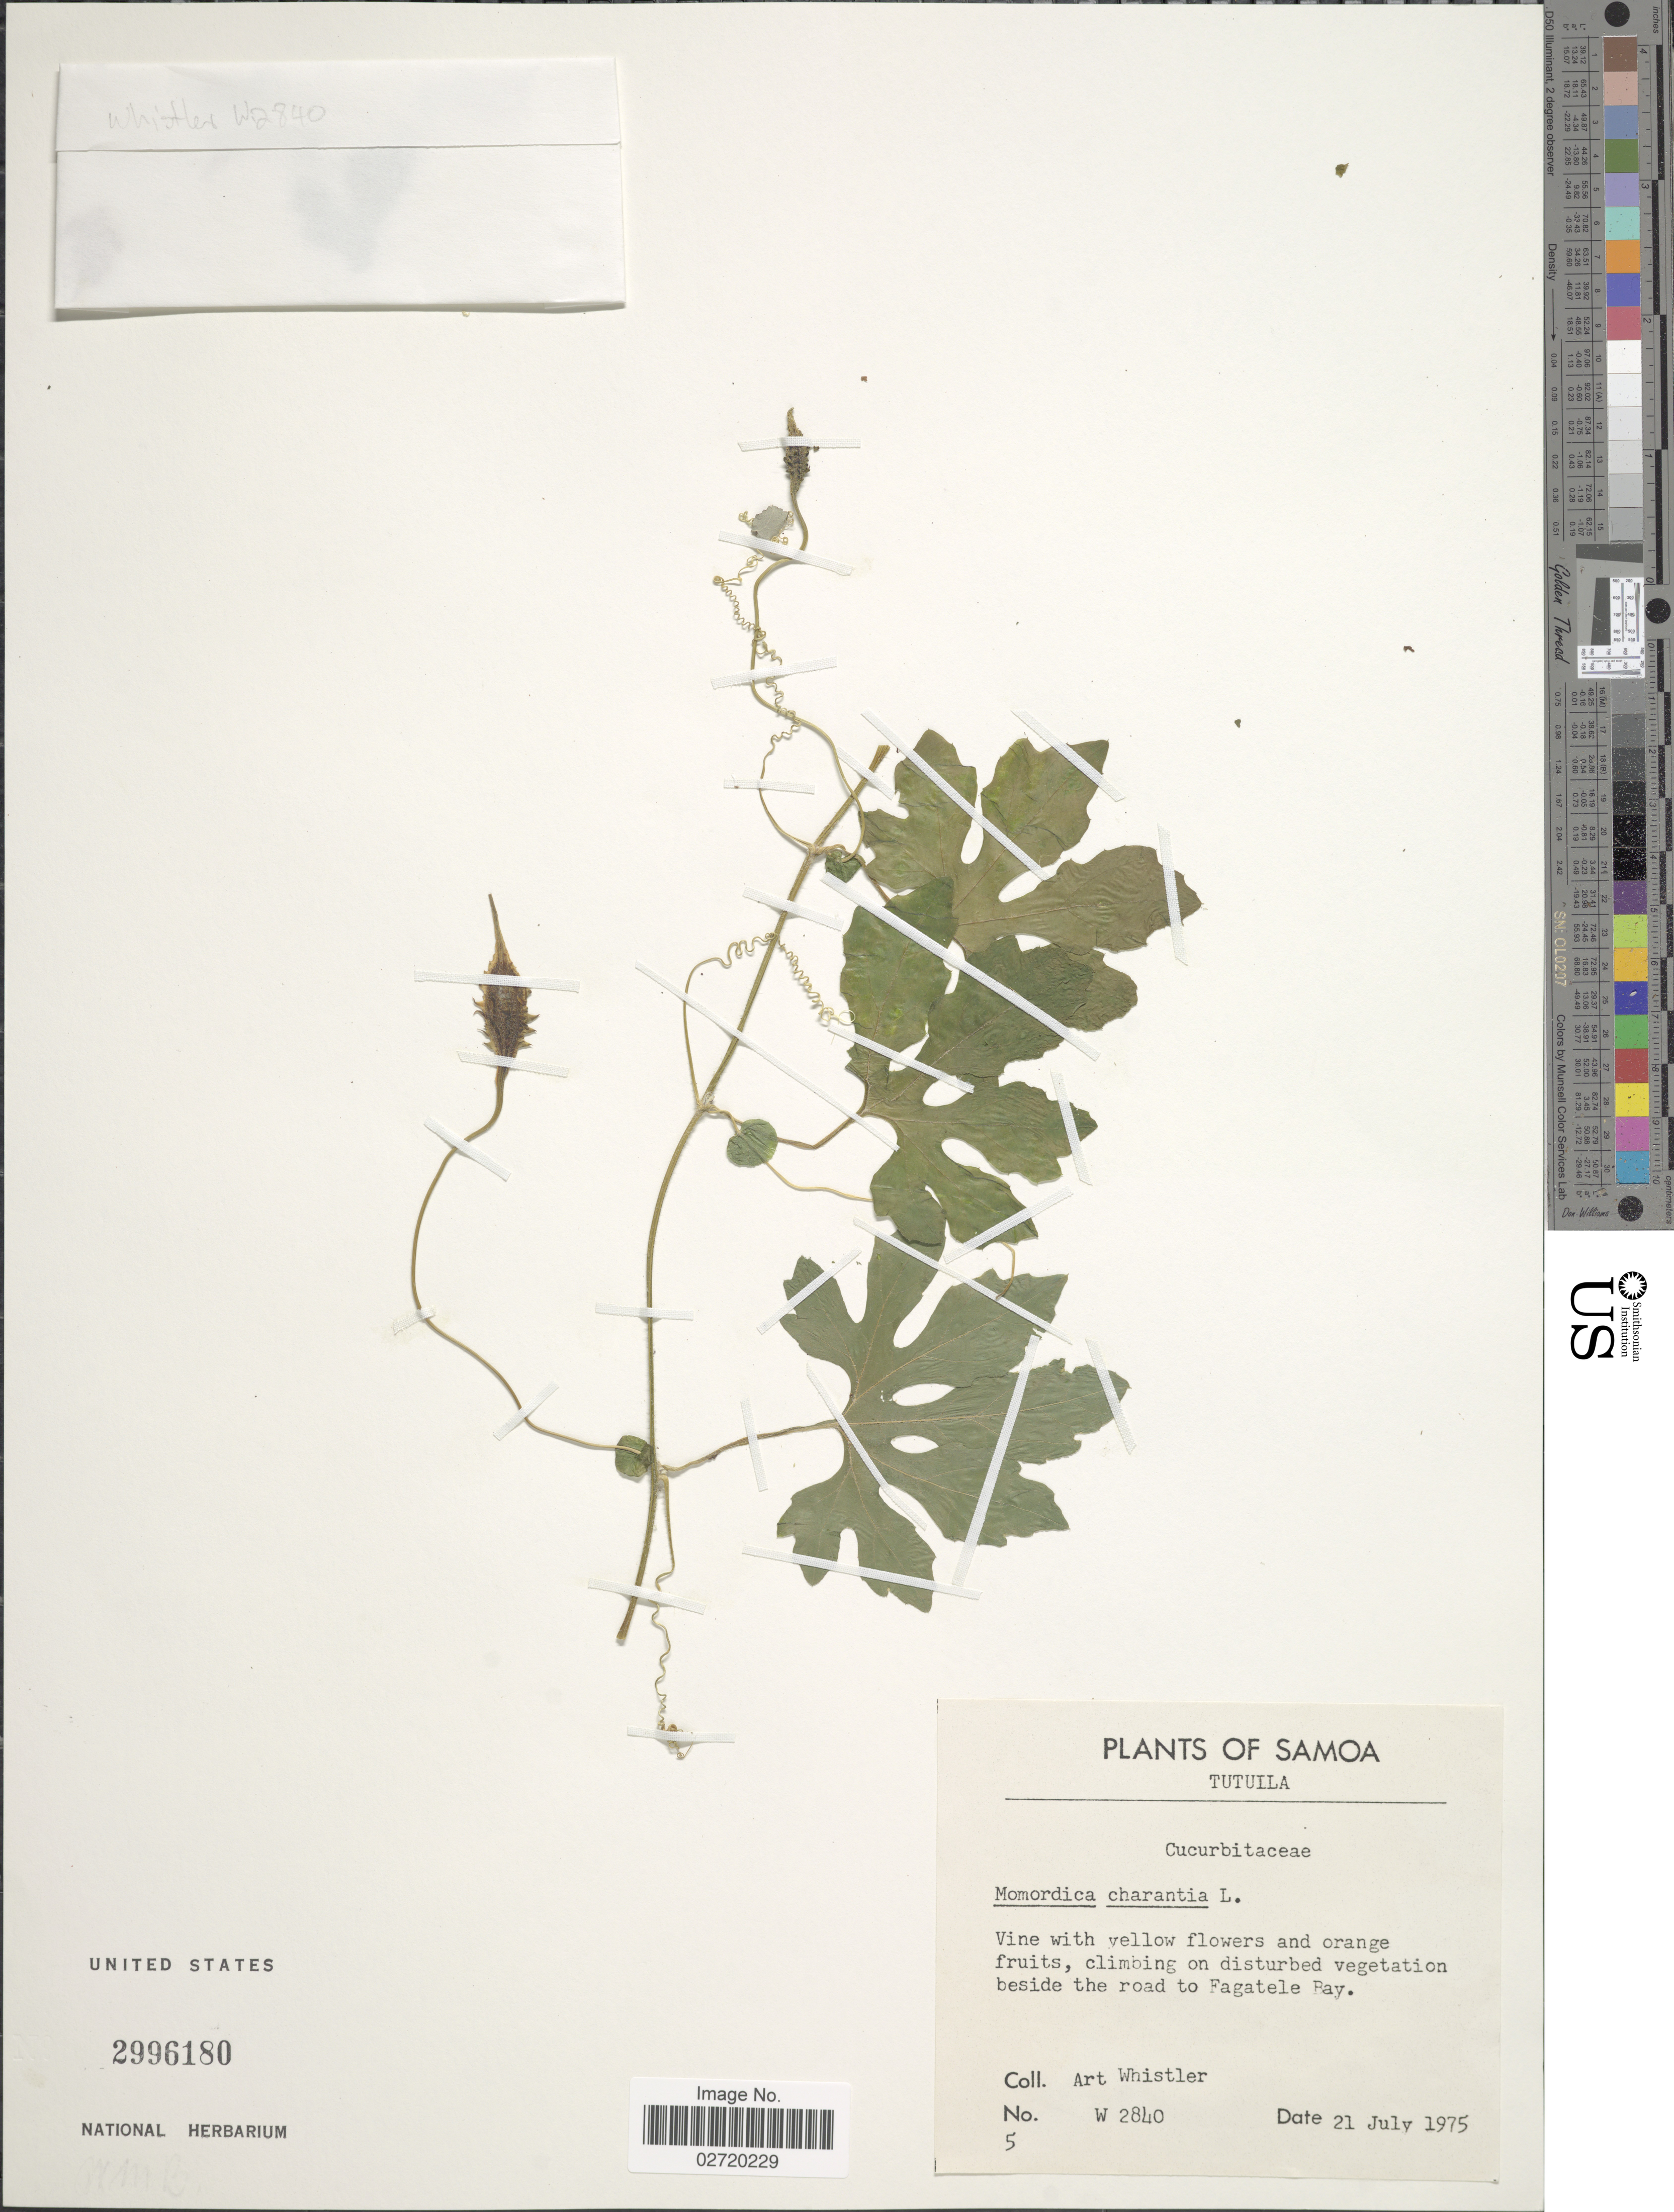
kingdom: Plantae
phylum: Tracheophyta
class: Magnoliopsida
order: Cucurbitales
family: Cucurbitaceae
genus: Momordica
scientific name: Momordica charantia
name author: L.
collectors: A. Whistler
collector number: W 2840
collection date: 1975-07-21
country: American Samoa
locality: Samoa, Tutuila, beside the road to Fagatele Bay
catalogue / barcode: US 2996180